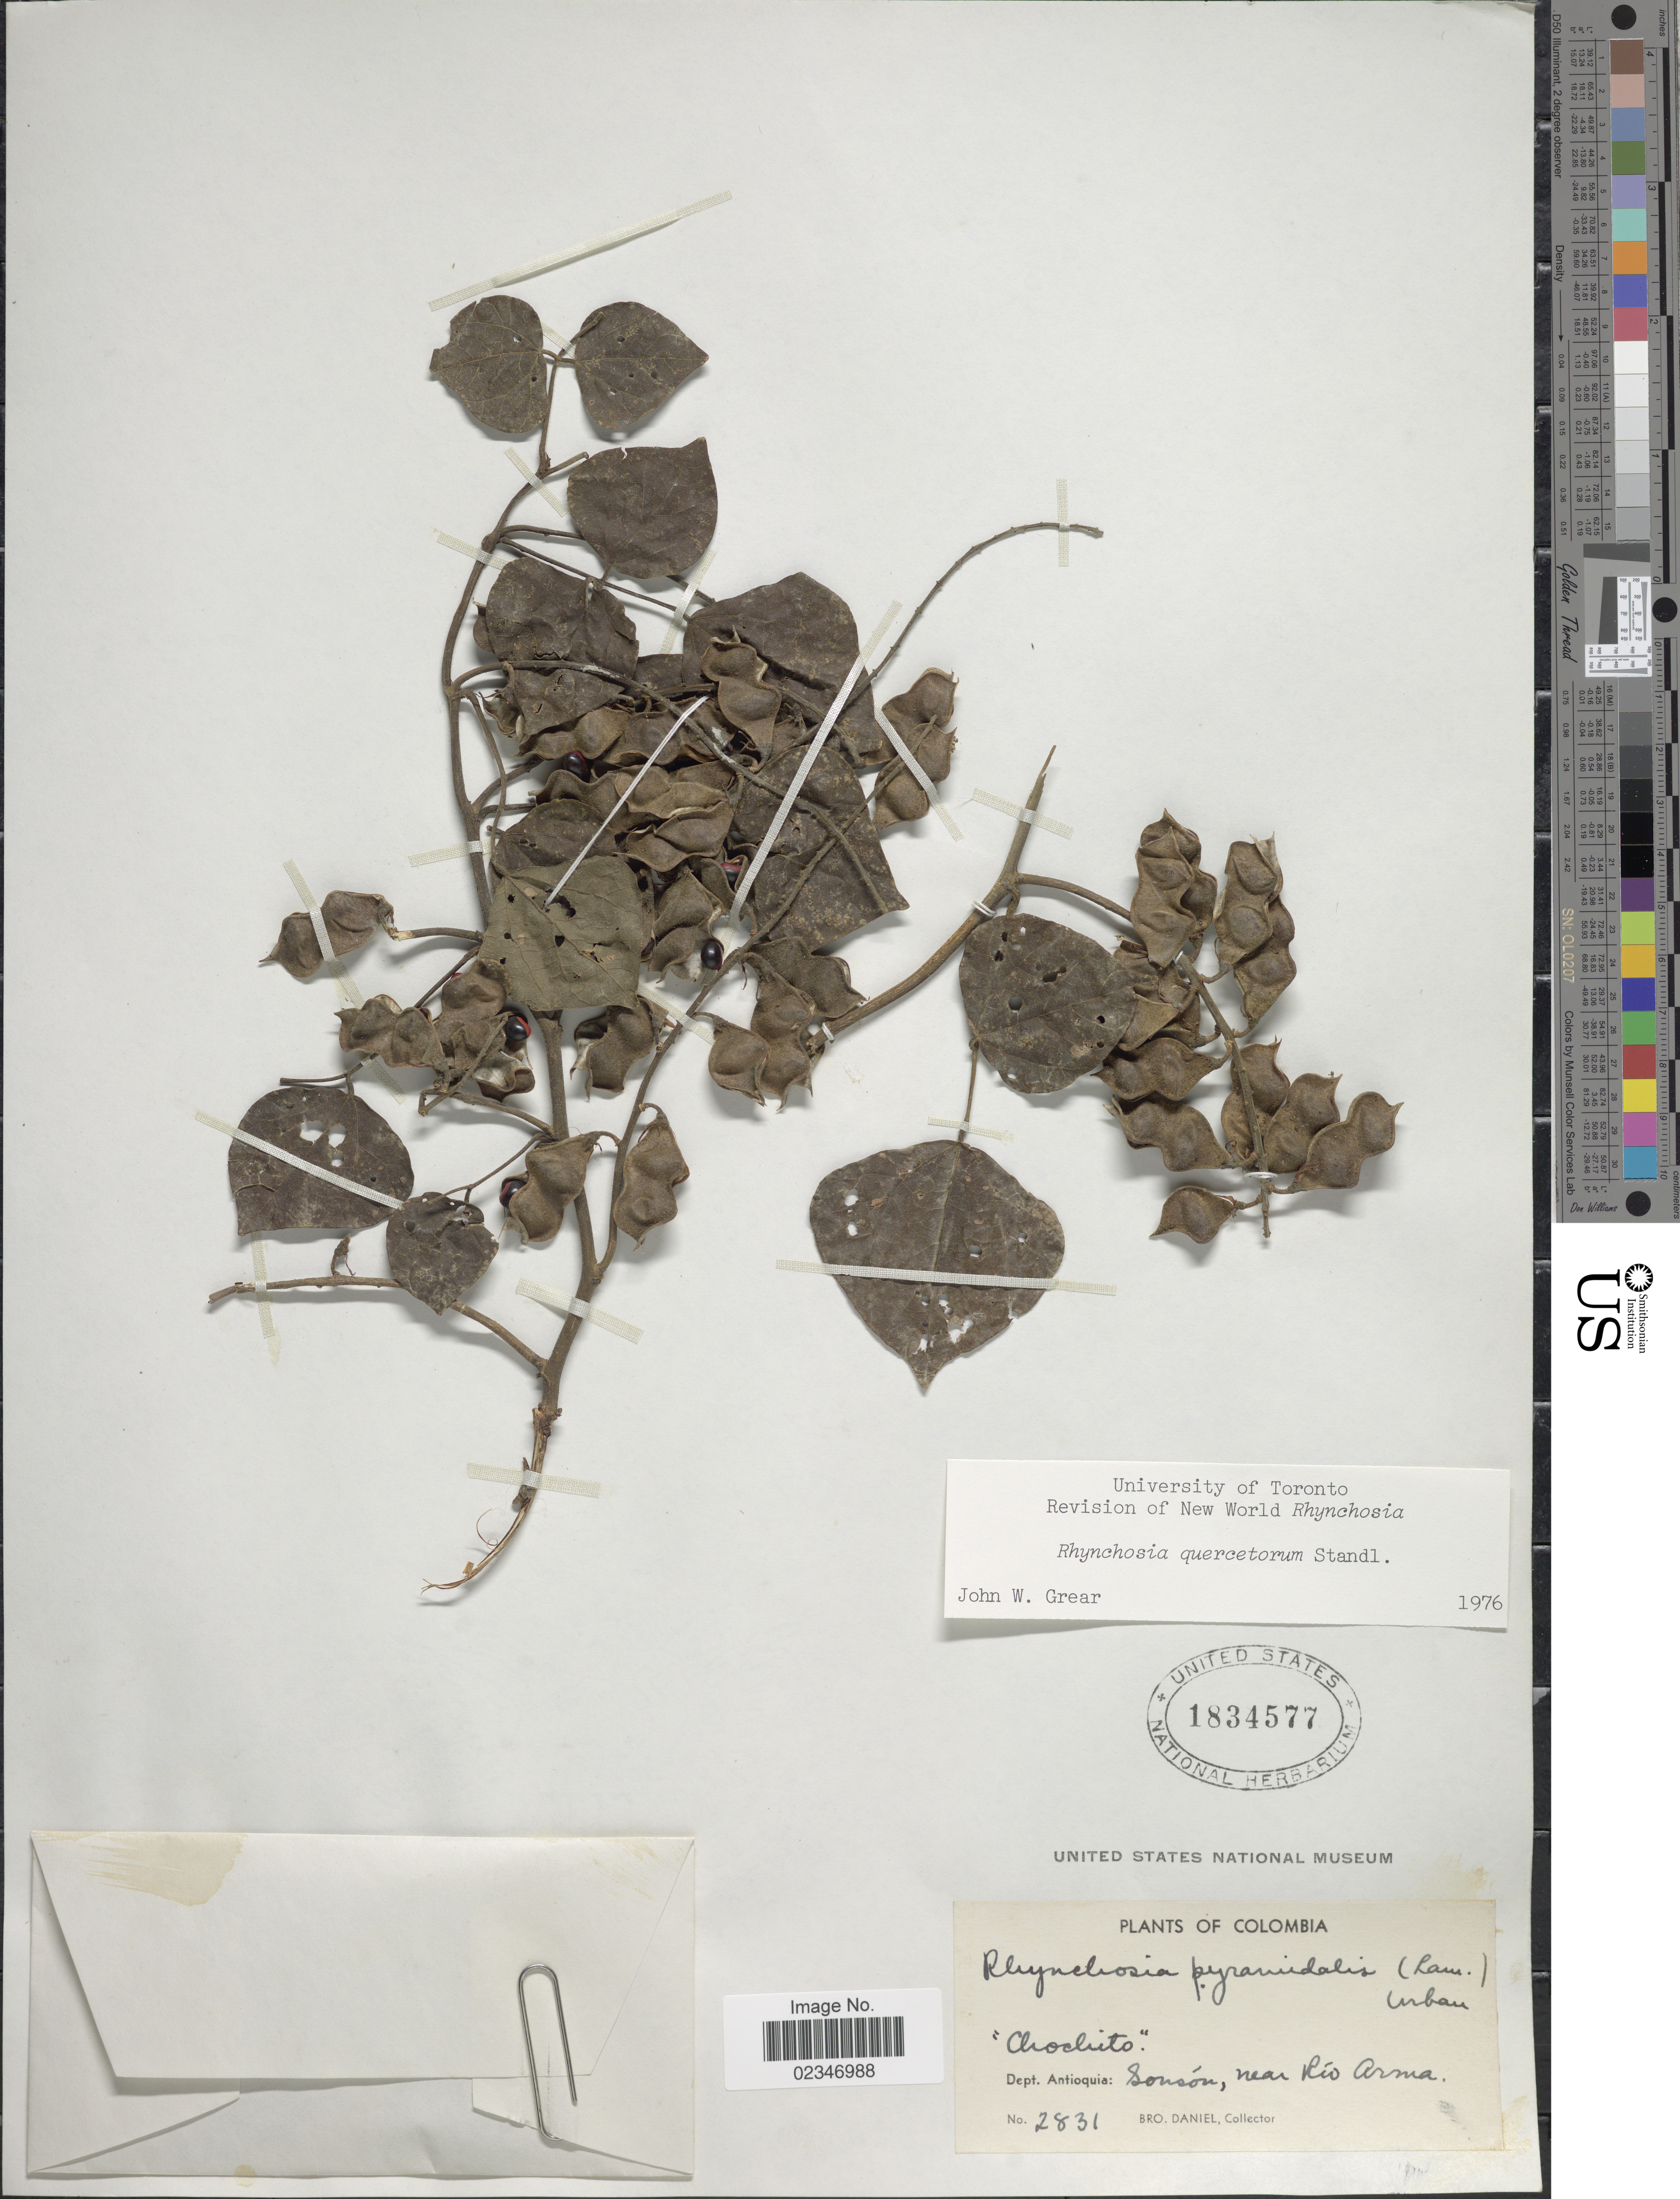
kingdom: Plantae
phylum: Tracheophyta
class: Magnoliopsida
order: Fabales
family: Fabaceae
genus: Rhynchosia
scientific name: Rhynchosia quercetorum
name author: Standl.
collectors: Bro. Daniel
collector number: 2831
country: Colombia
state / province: Antioquia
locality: Sonson, near Rio Arma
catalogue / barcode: US 1834577